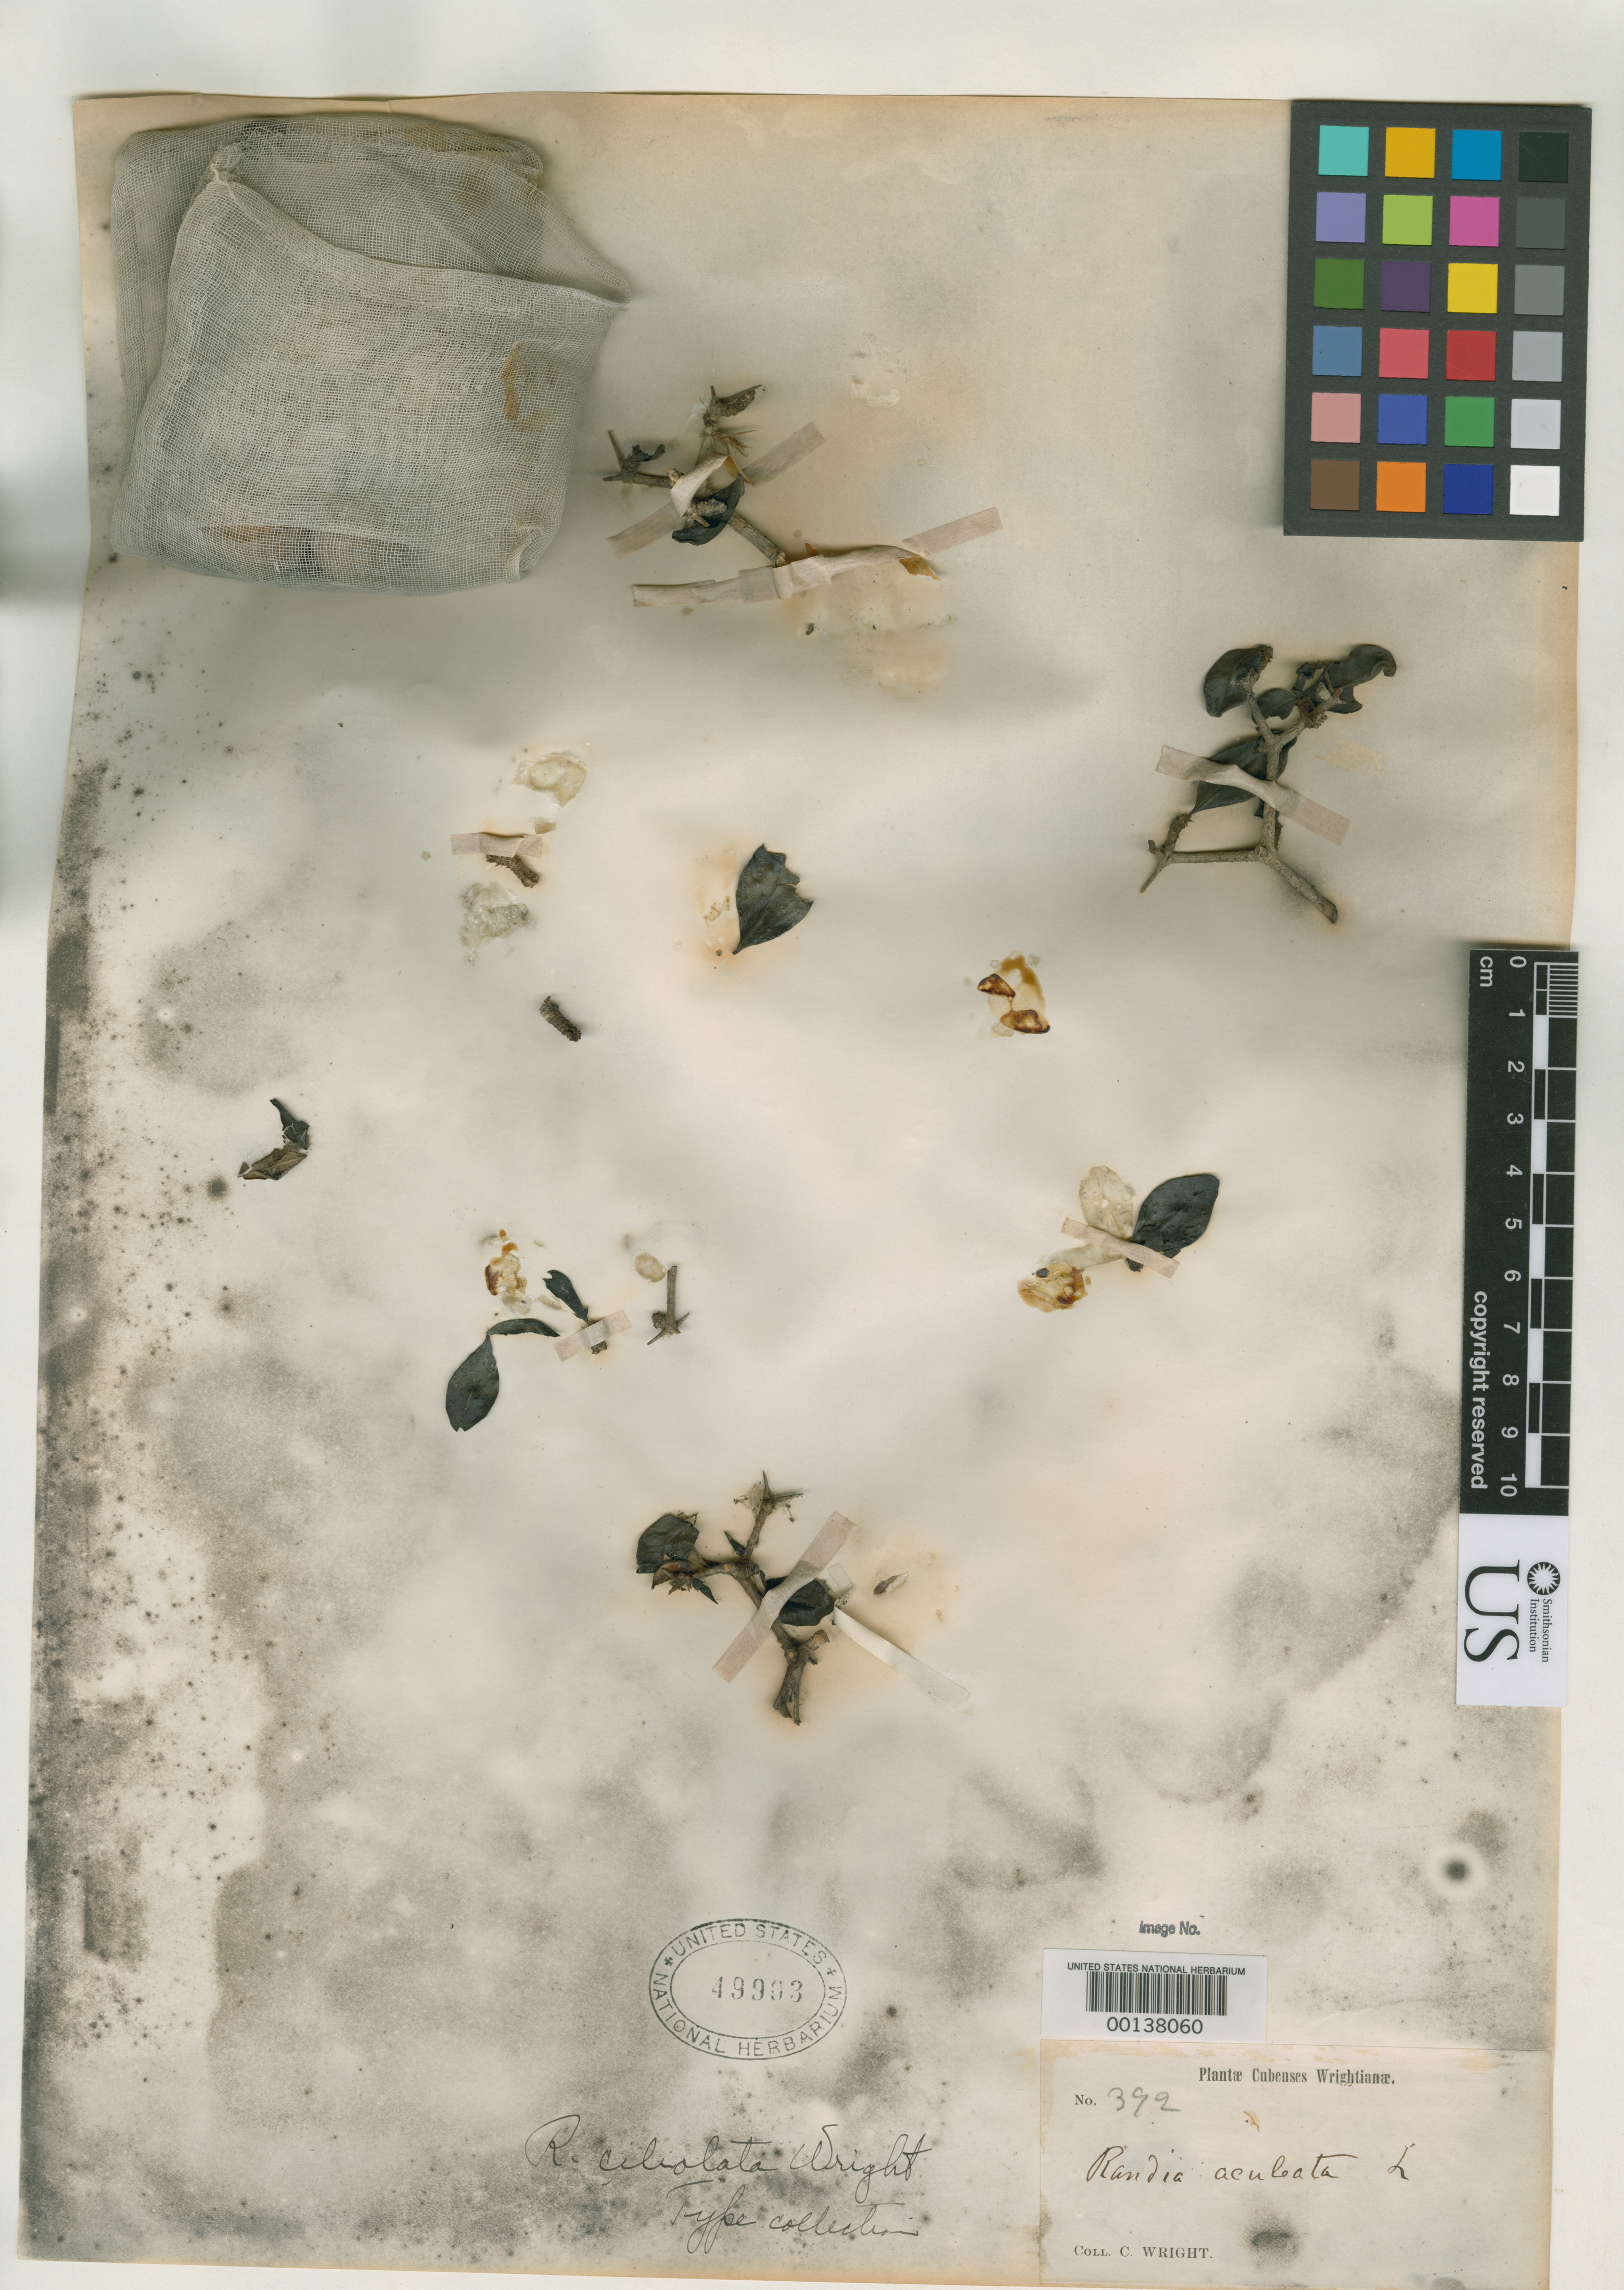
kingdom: Plantae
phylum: Tracheophyta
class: Magnoliopsida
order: Gentianales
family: Rubiaceae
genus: Randia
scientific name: Randia ciliolata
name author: C. Wright in Sauvalle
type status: Type Fragment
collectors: C. Wright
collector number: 392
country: Cuba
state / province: Oriente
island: Greater Antilles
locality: En las Llanuras Cerca de Santa Catalina de Guantanamo.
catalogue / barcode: US 49903